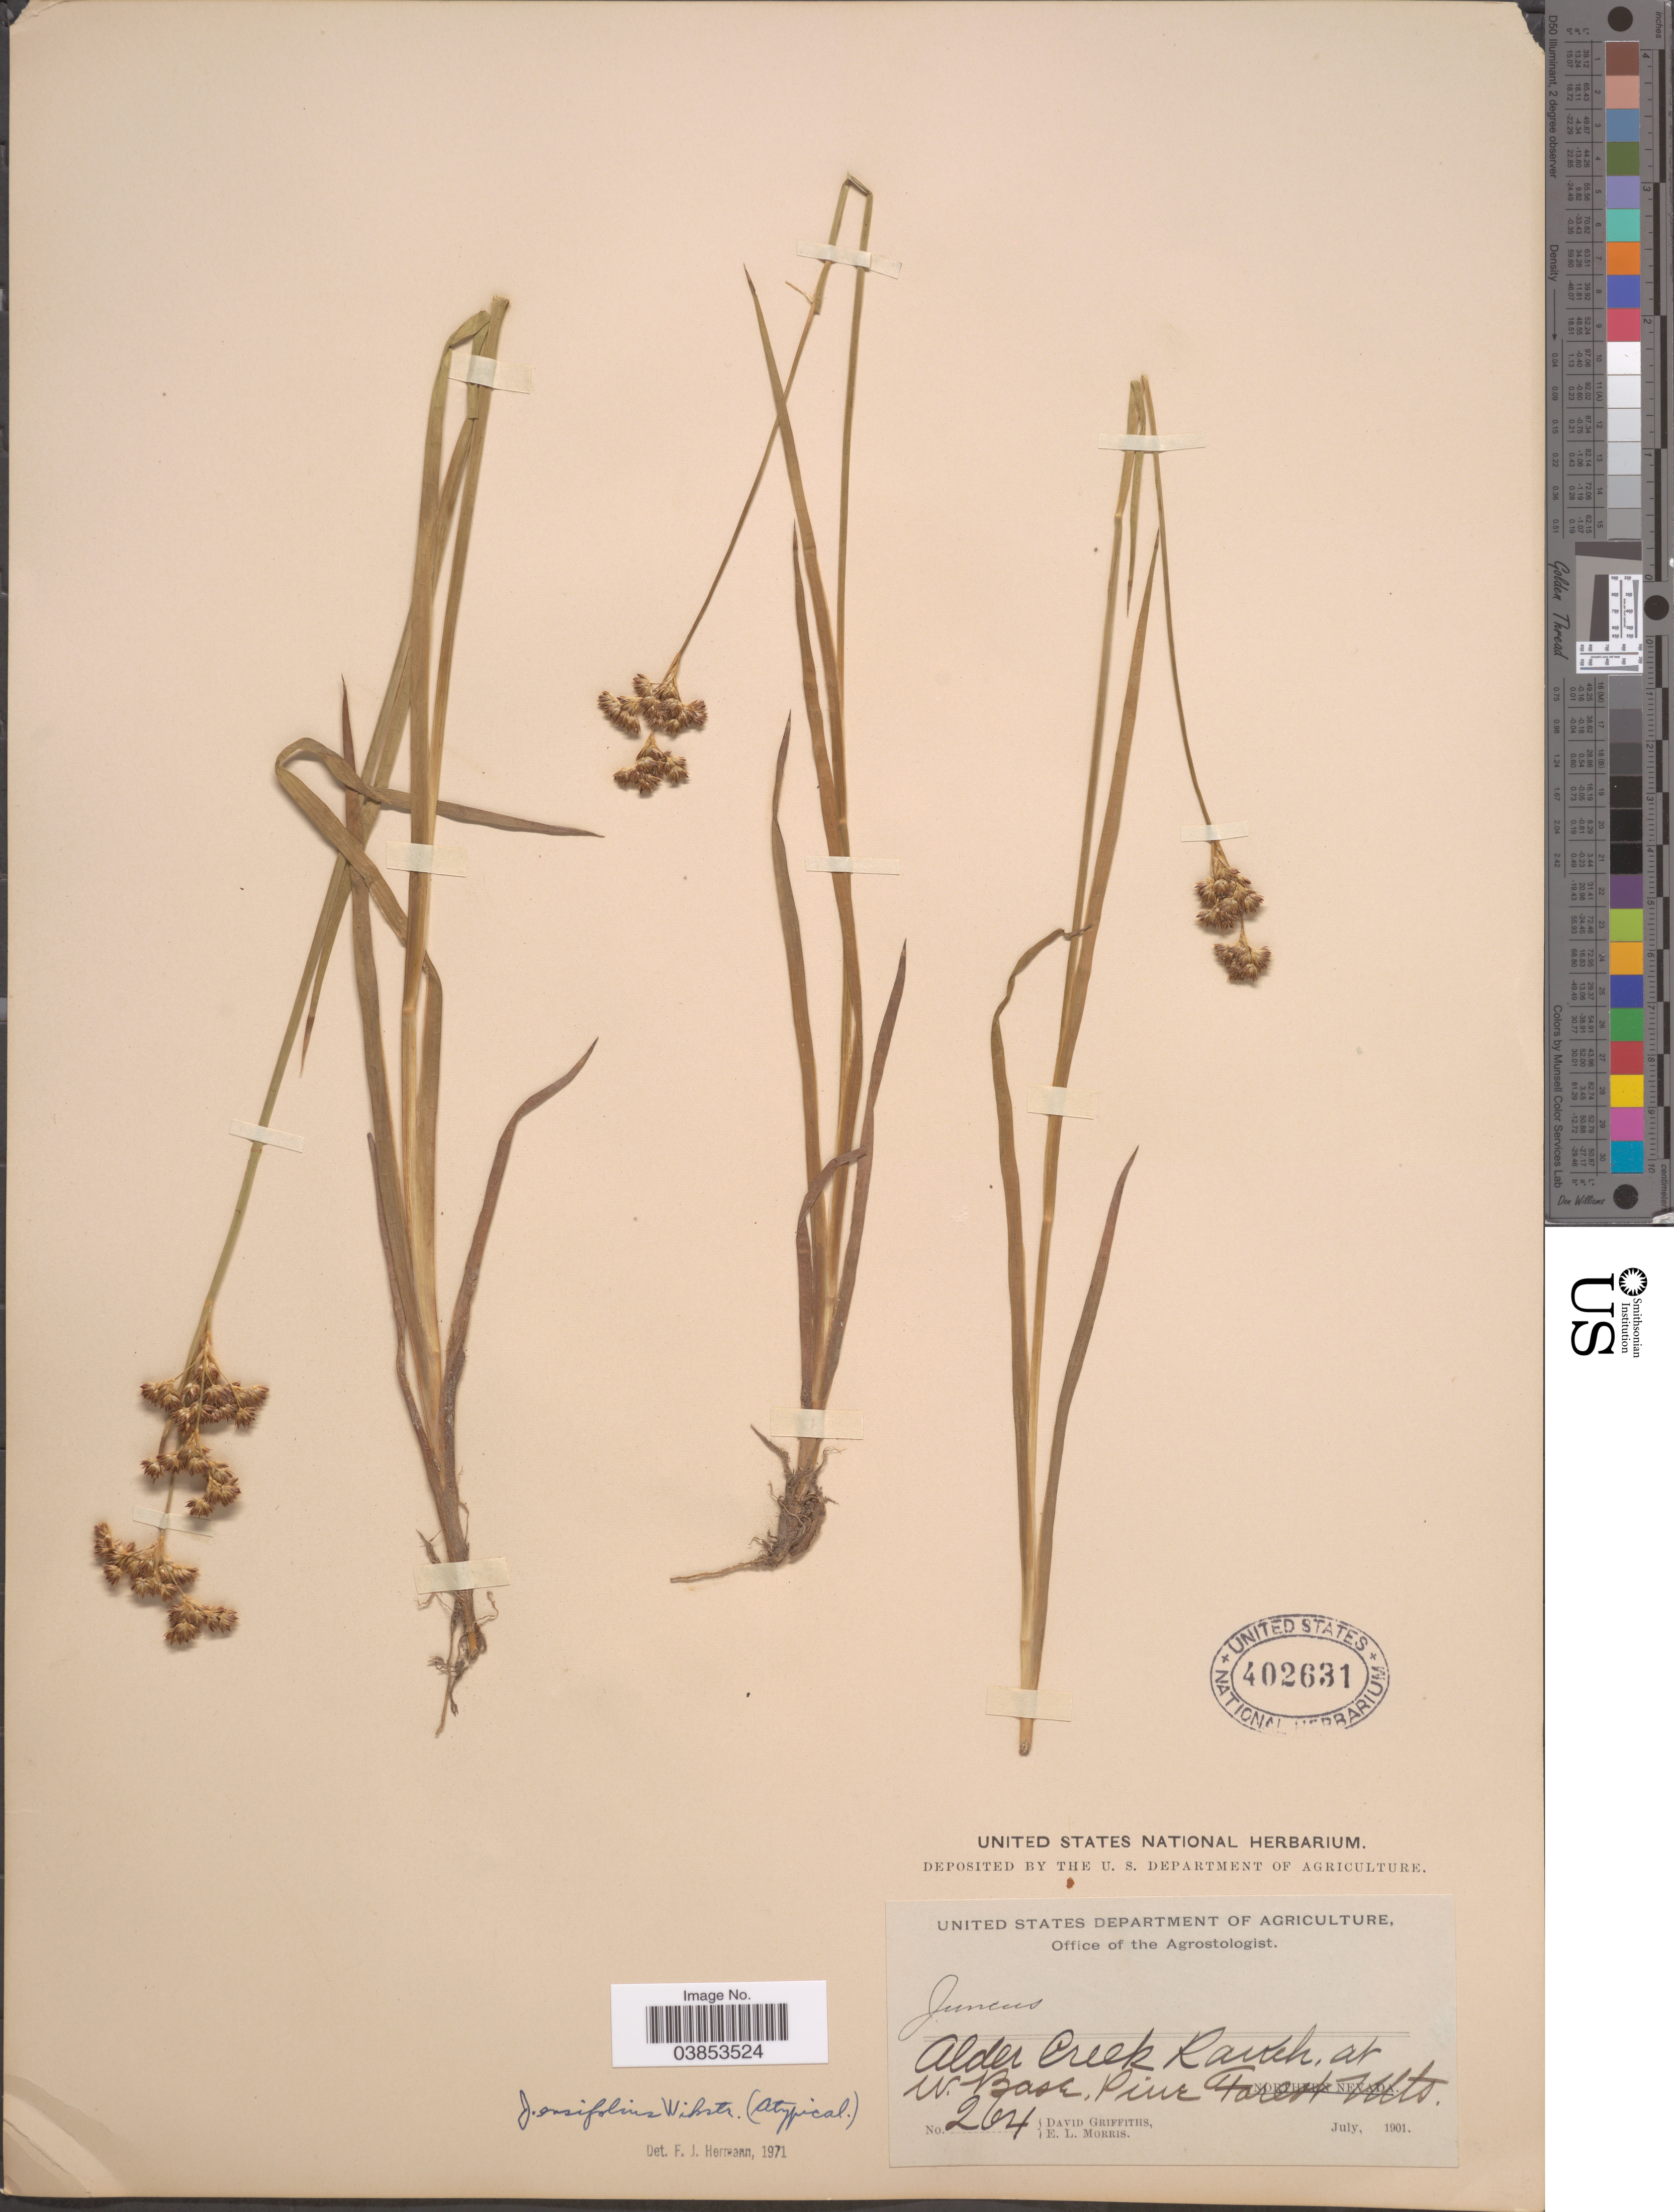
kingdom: Plantae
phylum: Tracheophyta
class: Liliopsida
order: Poales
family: Juncaceae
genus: Juncus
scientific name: Juncus ensifolius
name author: Wikstr.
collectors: D. Griffiths & E. Morris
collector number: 264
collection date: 1901-07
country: United States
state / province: Nevada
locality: Alder Creek Ranch, at W. Base, Pine Forest Mts. Northern Nevada.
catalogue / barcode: US 402631